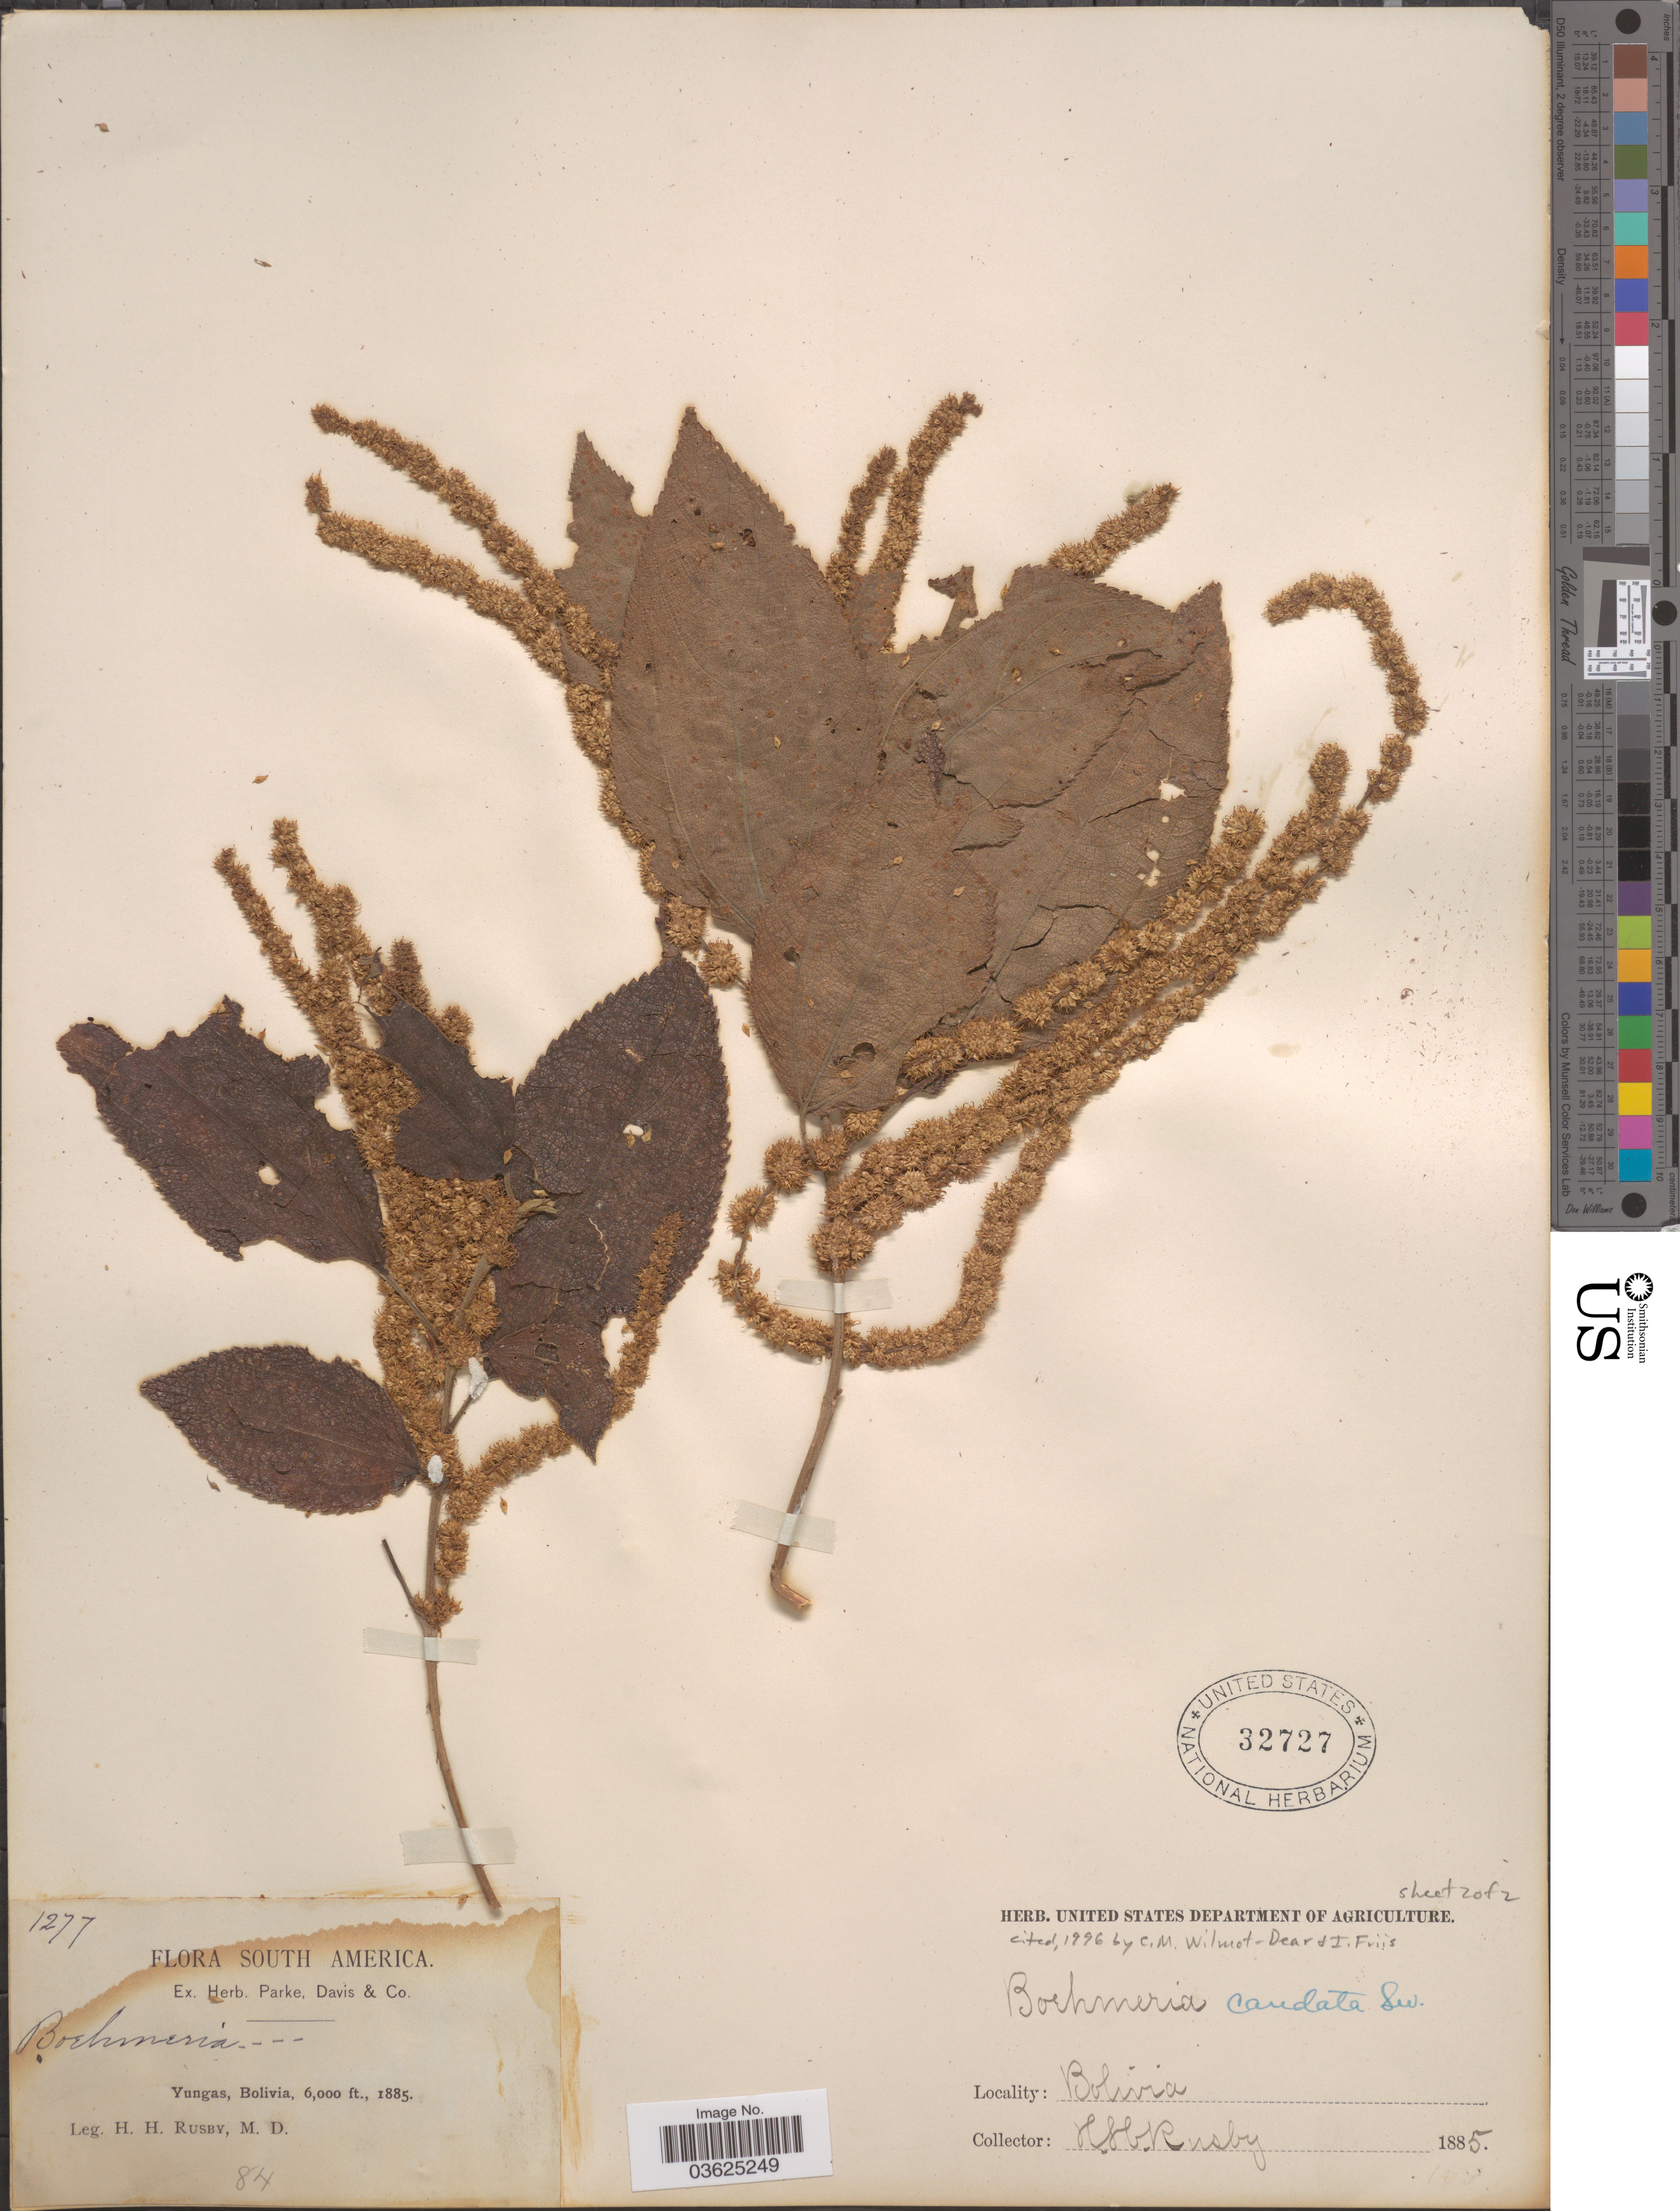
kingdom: Plantae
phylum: Tracheophyta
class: Magnoliopsida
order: Rosales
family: Urticaceae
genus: Boehmeria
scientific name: Boehmeria caudata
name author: Sw.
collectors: H. H. Rusby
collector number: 1277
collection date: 1885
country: Bolivia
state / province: La Paz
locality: Yungas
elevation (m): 1829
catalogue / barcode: US 32727